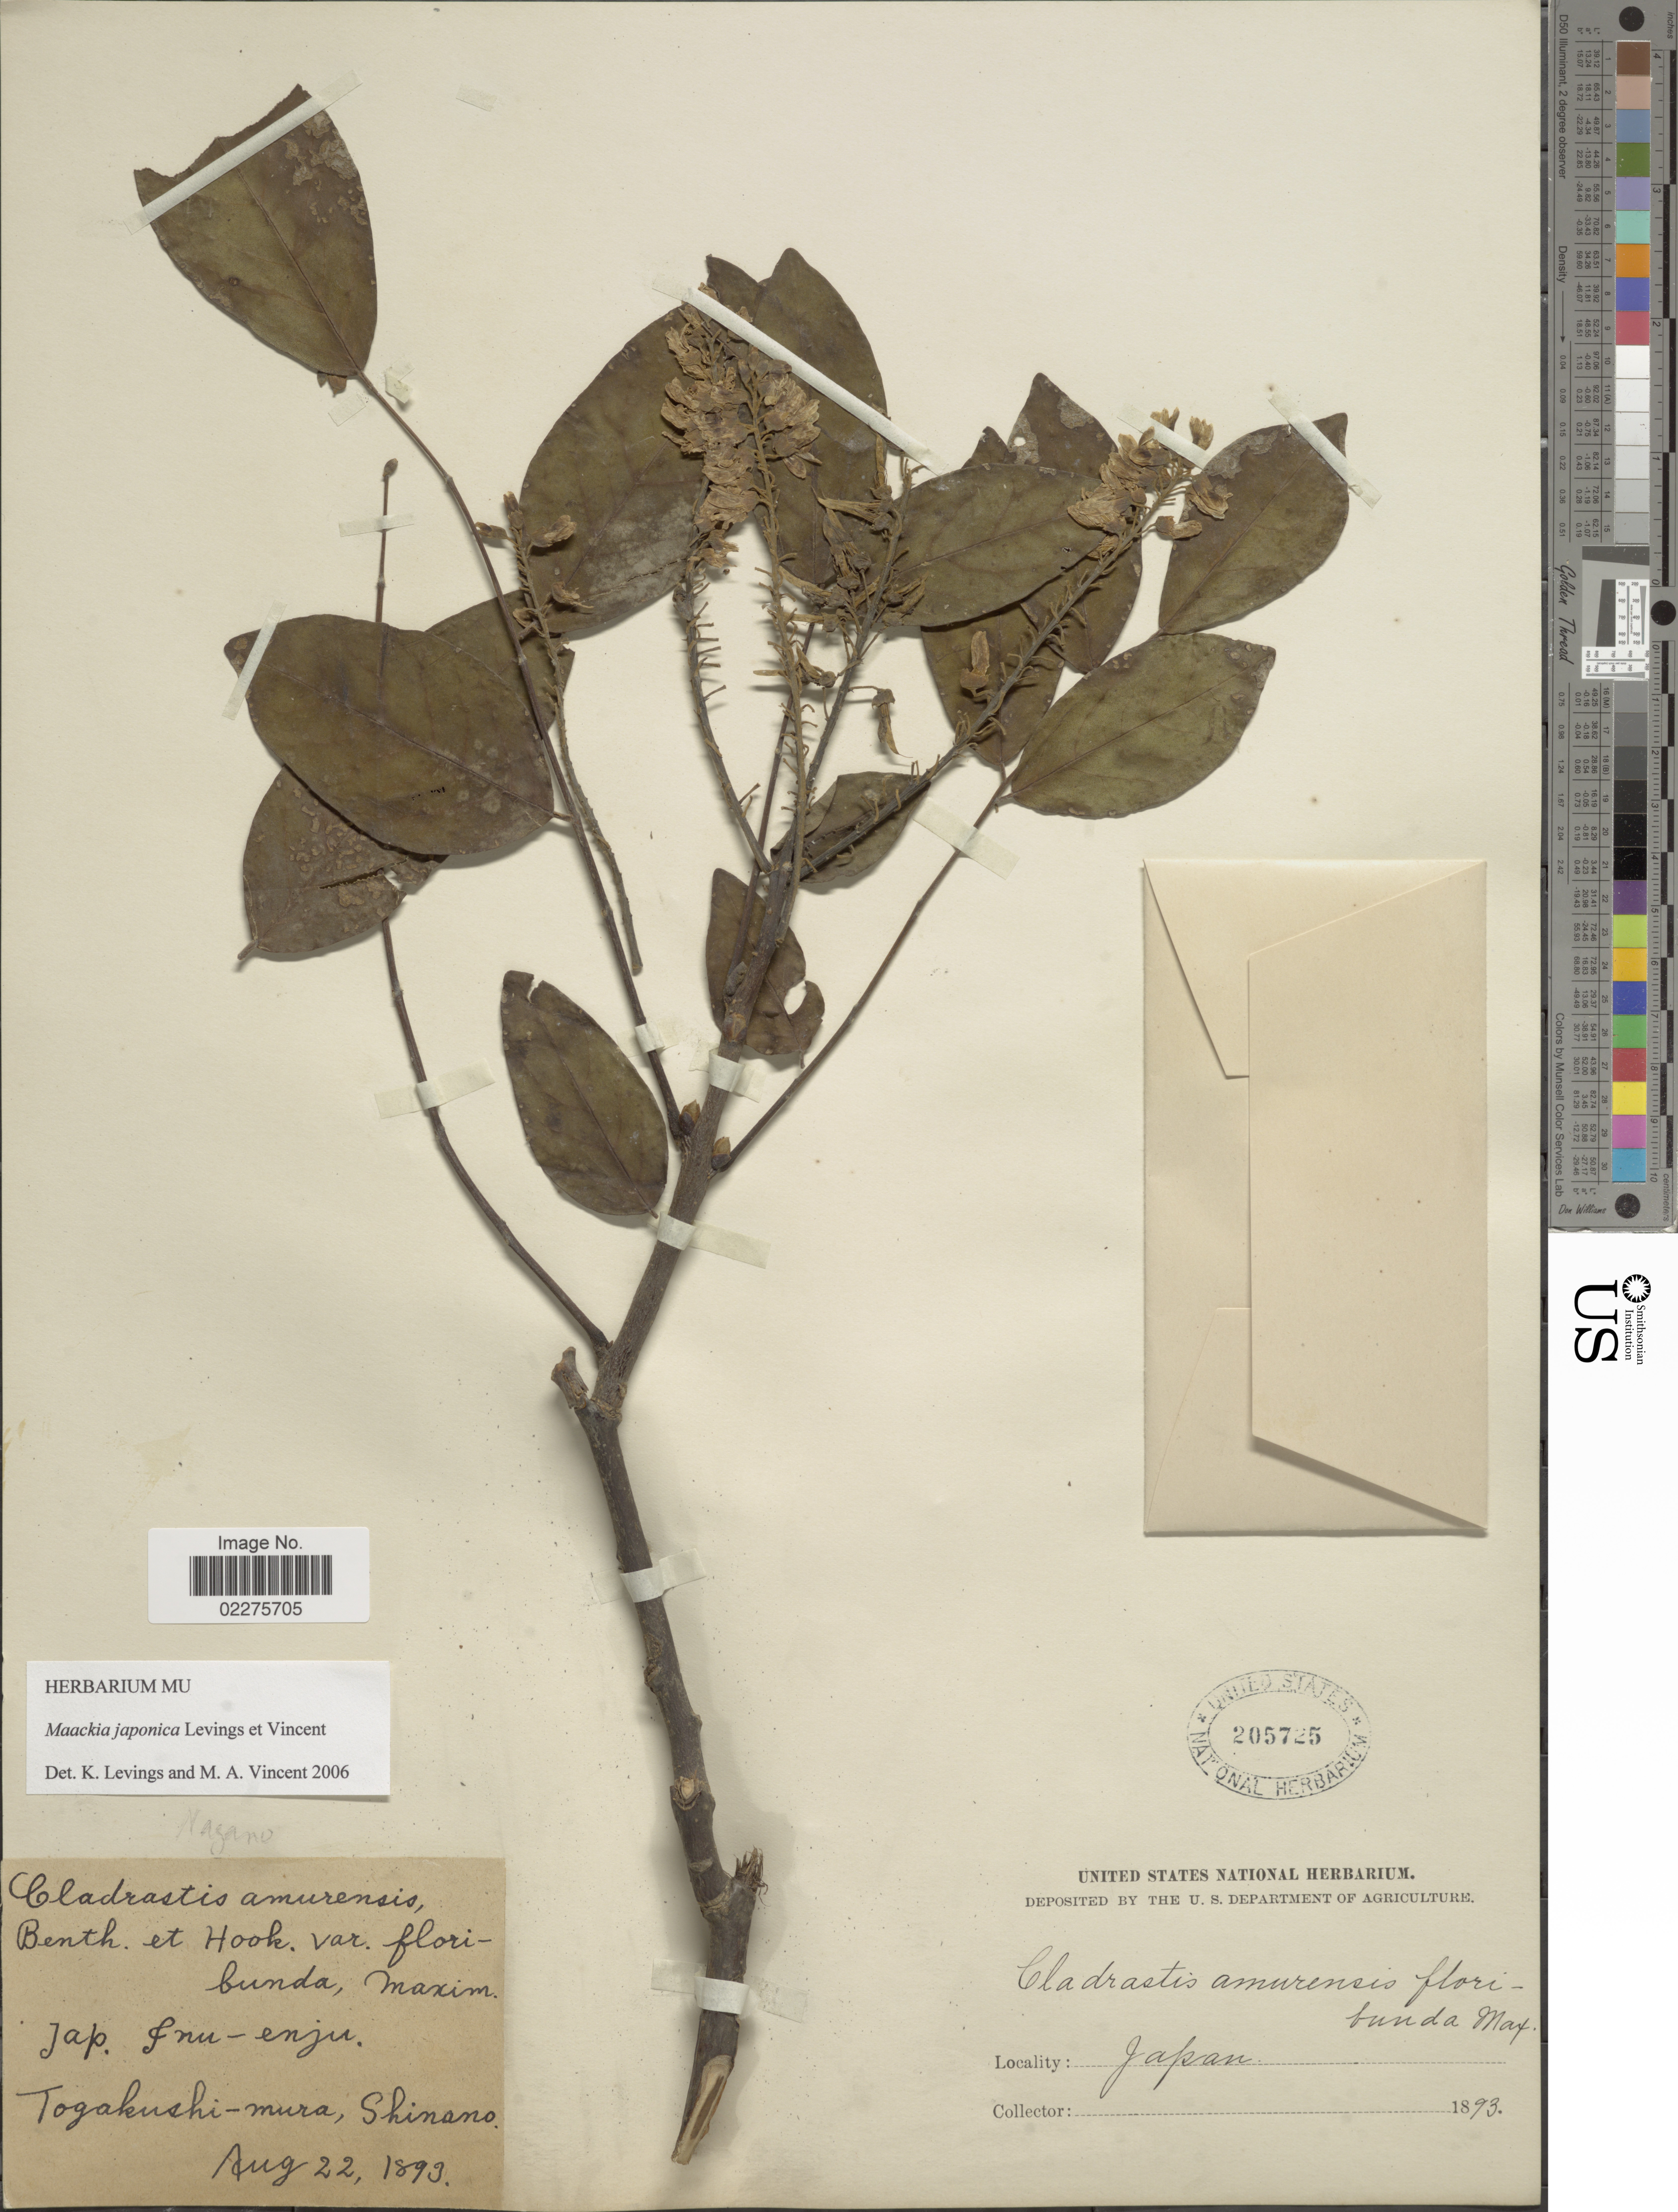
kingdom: Plantae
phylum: Tracheophyta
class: Magnoliopsida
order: Fabales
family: Fabaceae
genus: Maackia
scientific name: Maackia japonica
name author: Levings & Vincent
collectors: U.S. National Herbarium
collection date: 1893-08-22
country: Japan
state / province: Nagano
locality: Togakushi-mura, Shinano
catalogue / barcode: US 205725